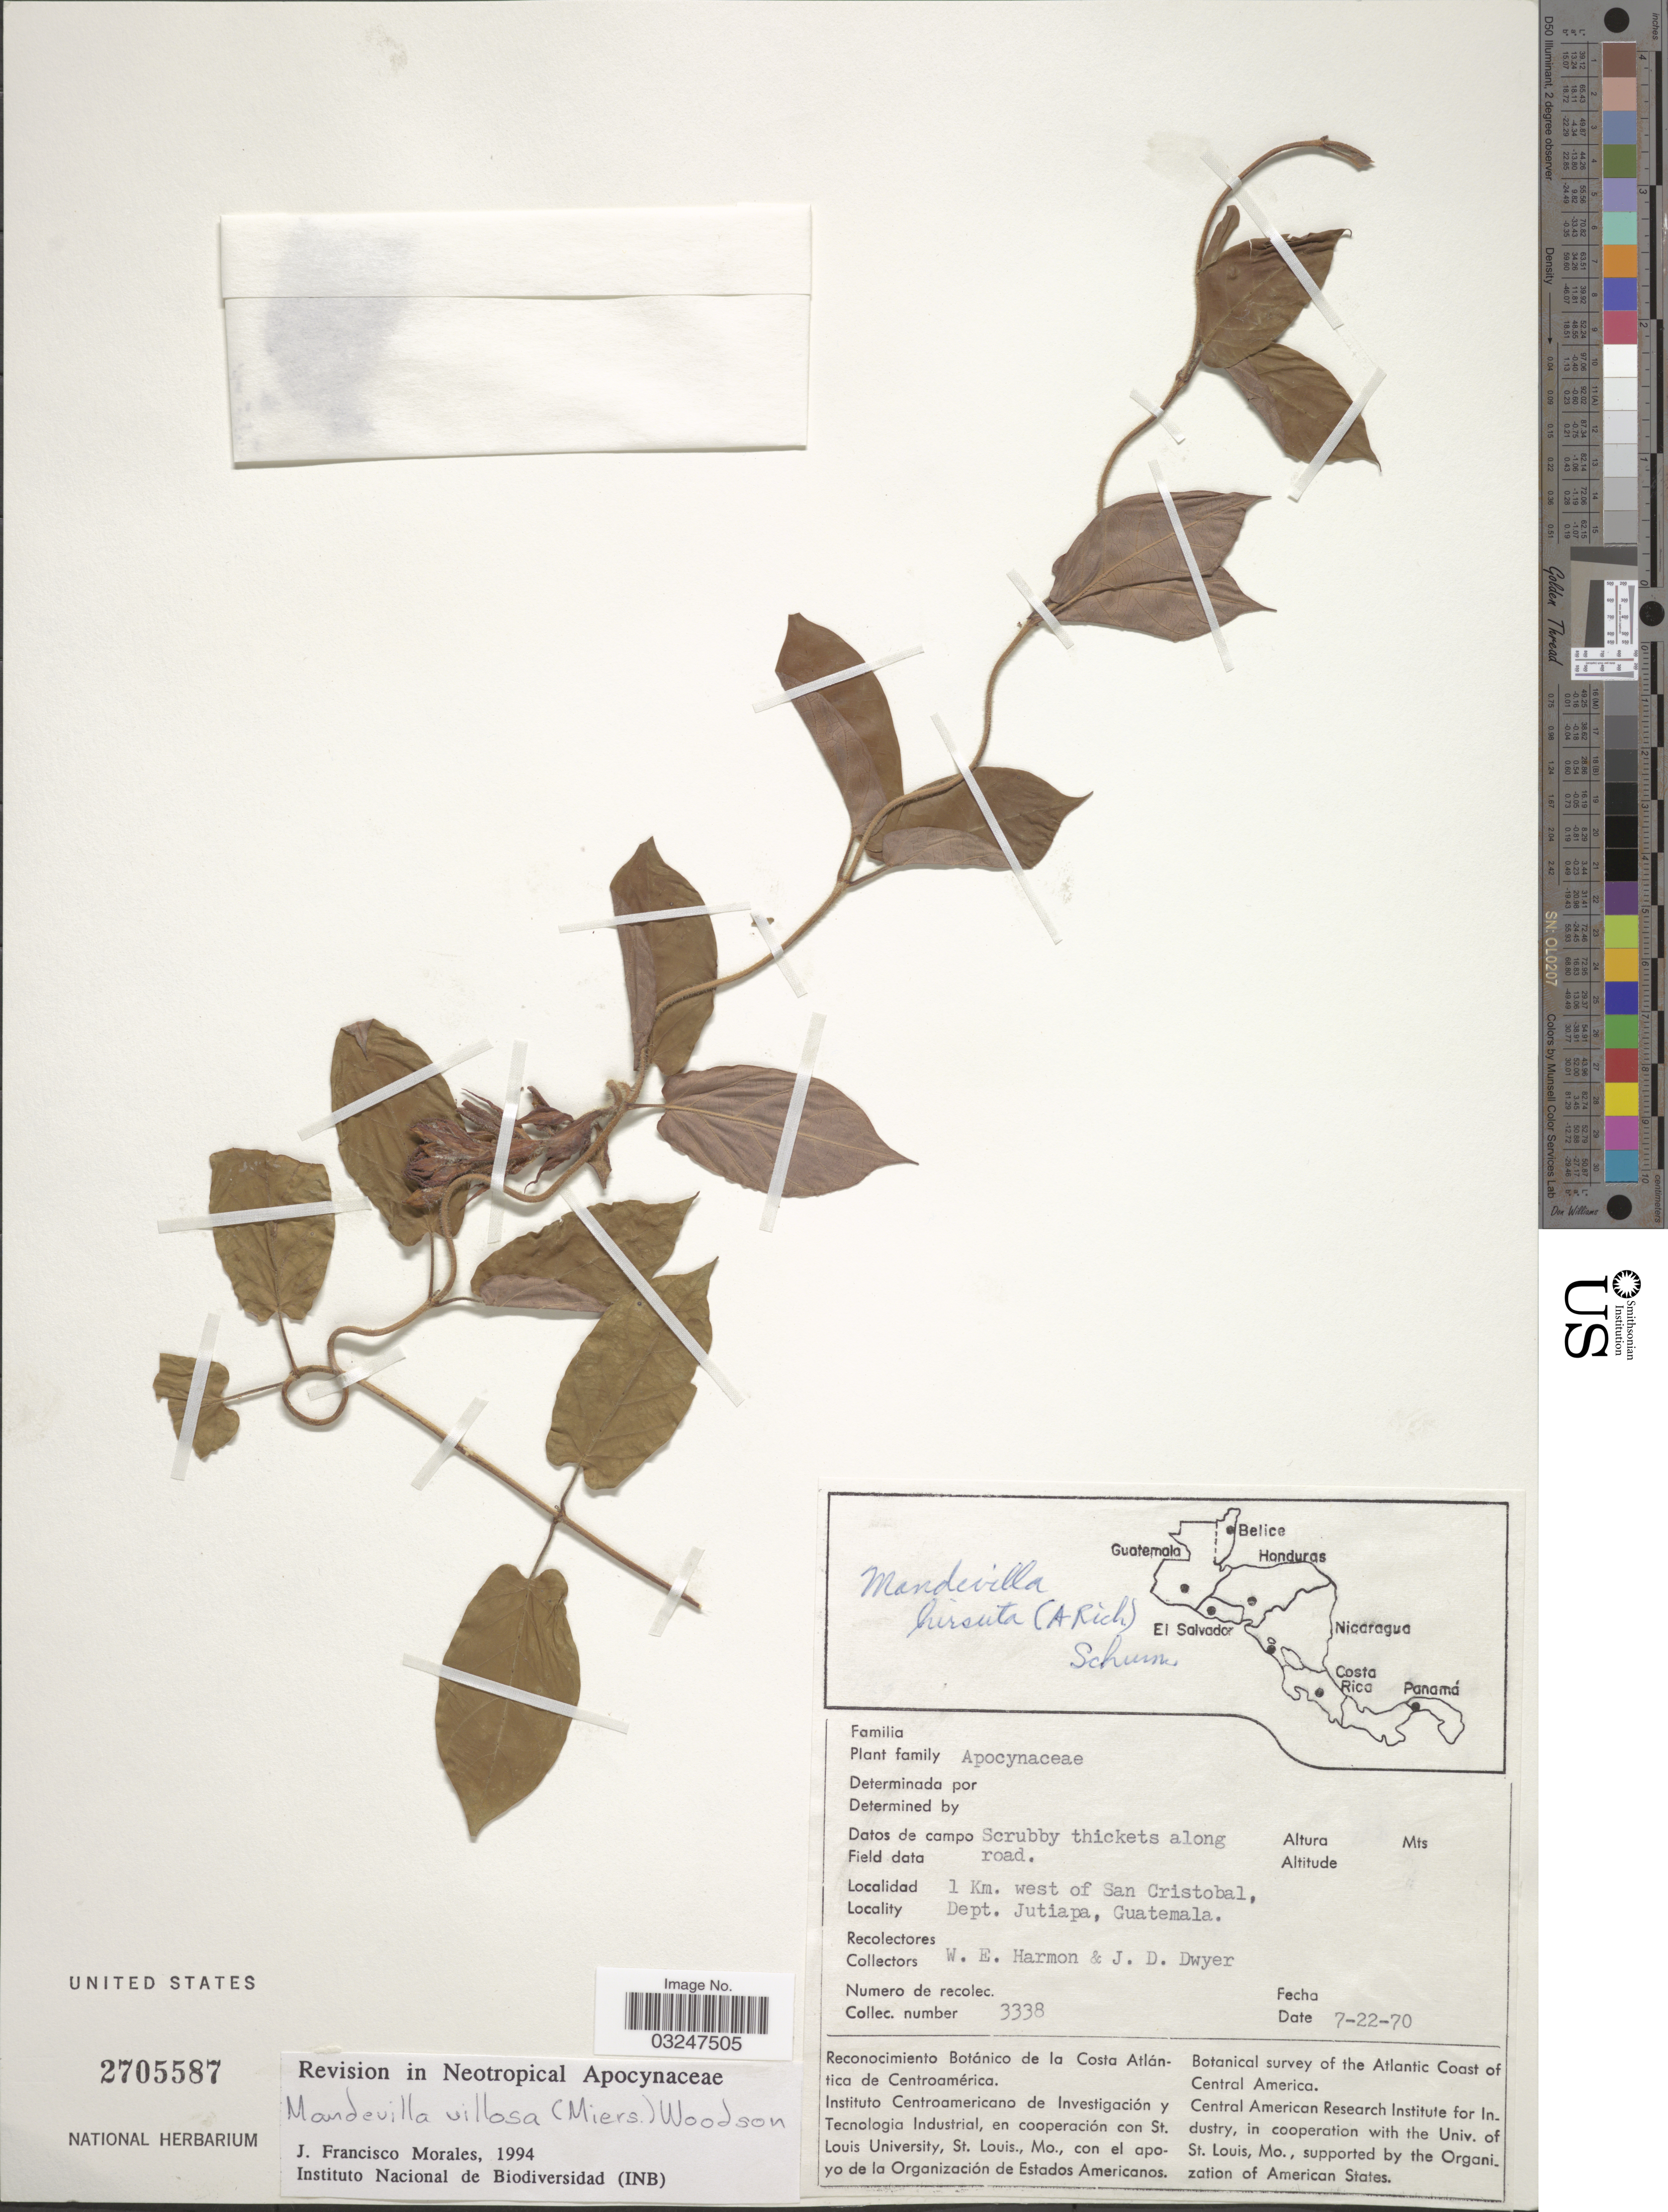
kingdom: Plantae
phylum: Tracheophyta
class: Magnoliopsida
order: Gentianales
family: Apocynaceae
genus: Mandevilla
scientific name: Mandevilla villosa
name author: (Miers) Woodson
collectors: W. E. Harmon & J. D. Dwyer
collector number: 3338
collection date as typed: Transcribed d/m/y: 22/7/70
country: Guatemala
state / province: Jutiapa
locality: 1 Km. west of San Cristobal, Dept. Jutiapa.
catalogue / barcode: US 2705587